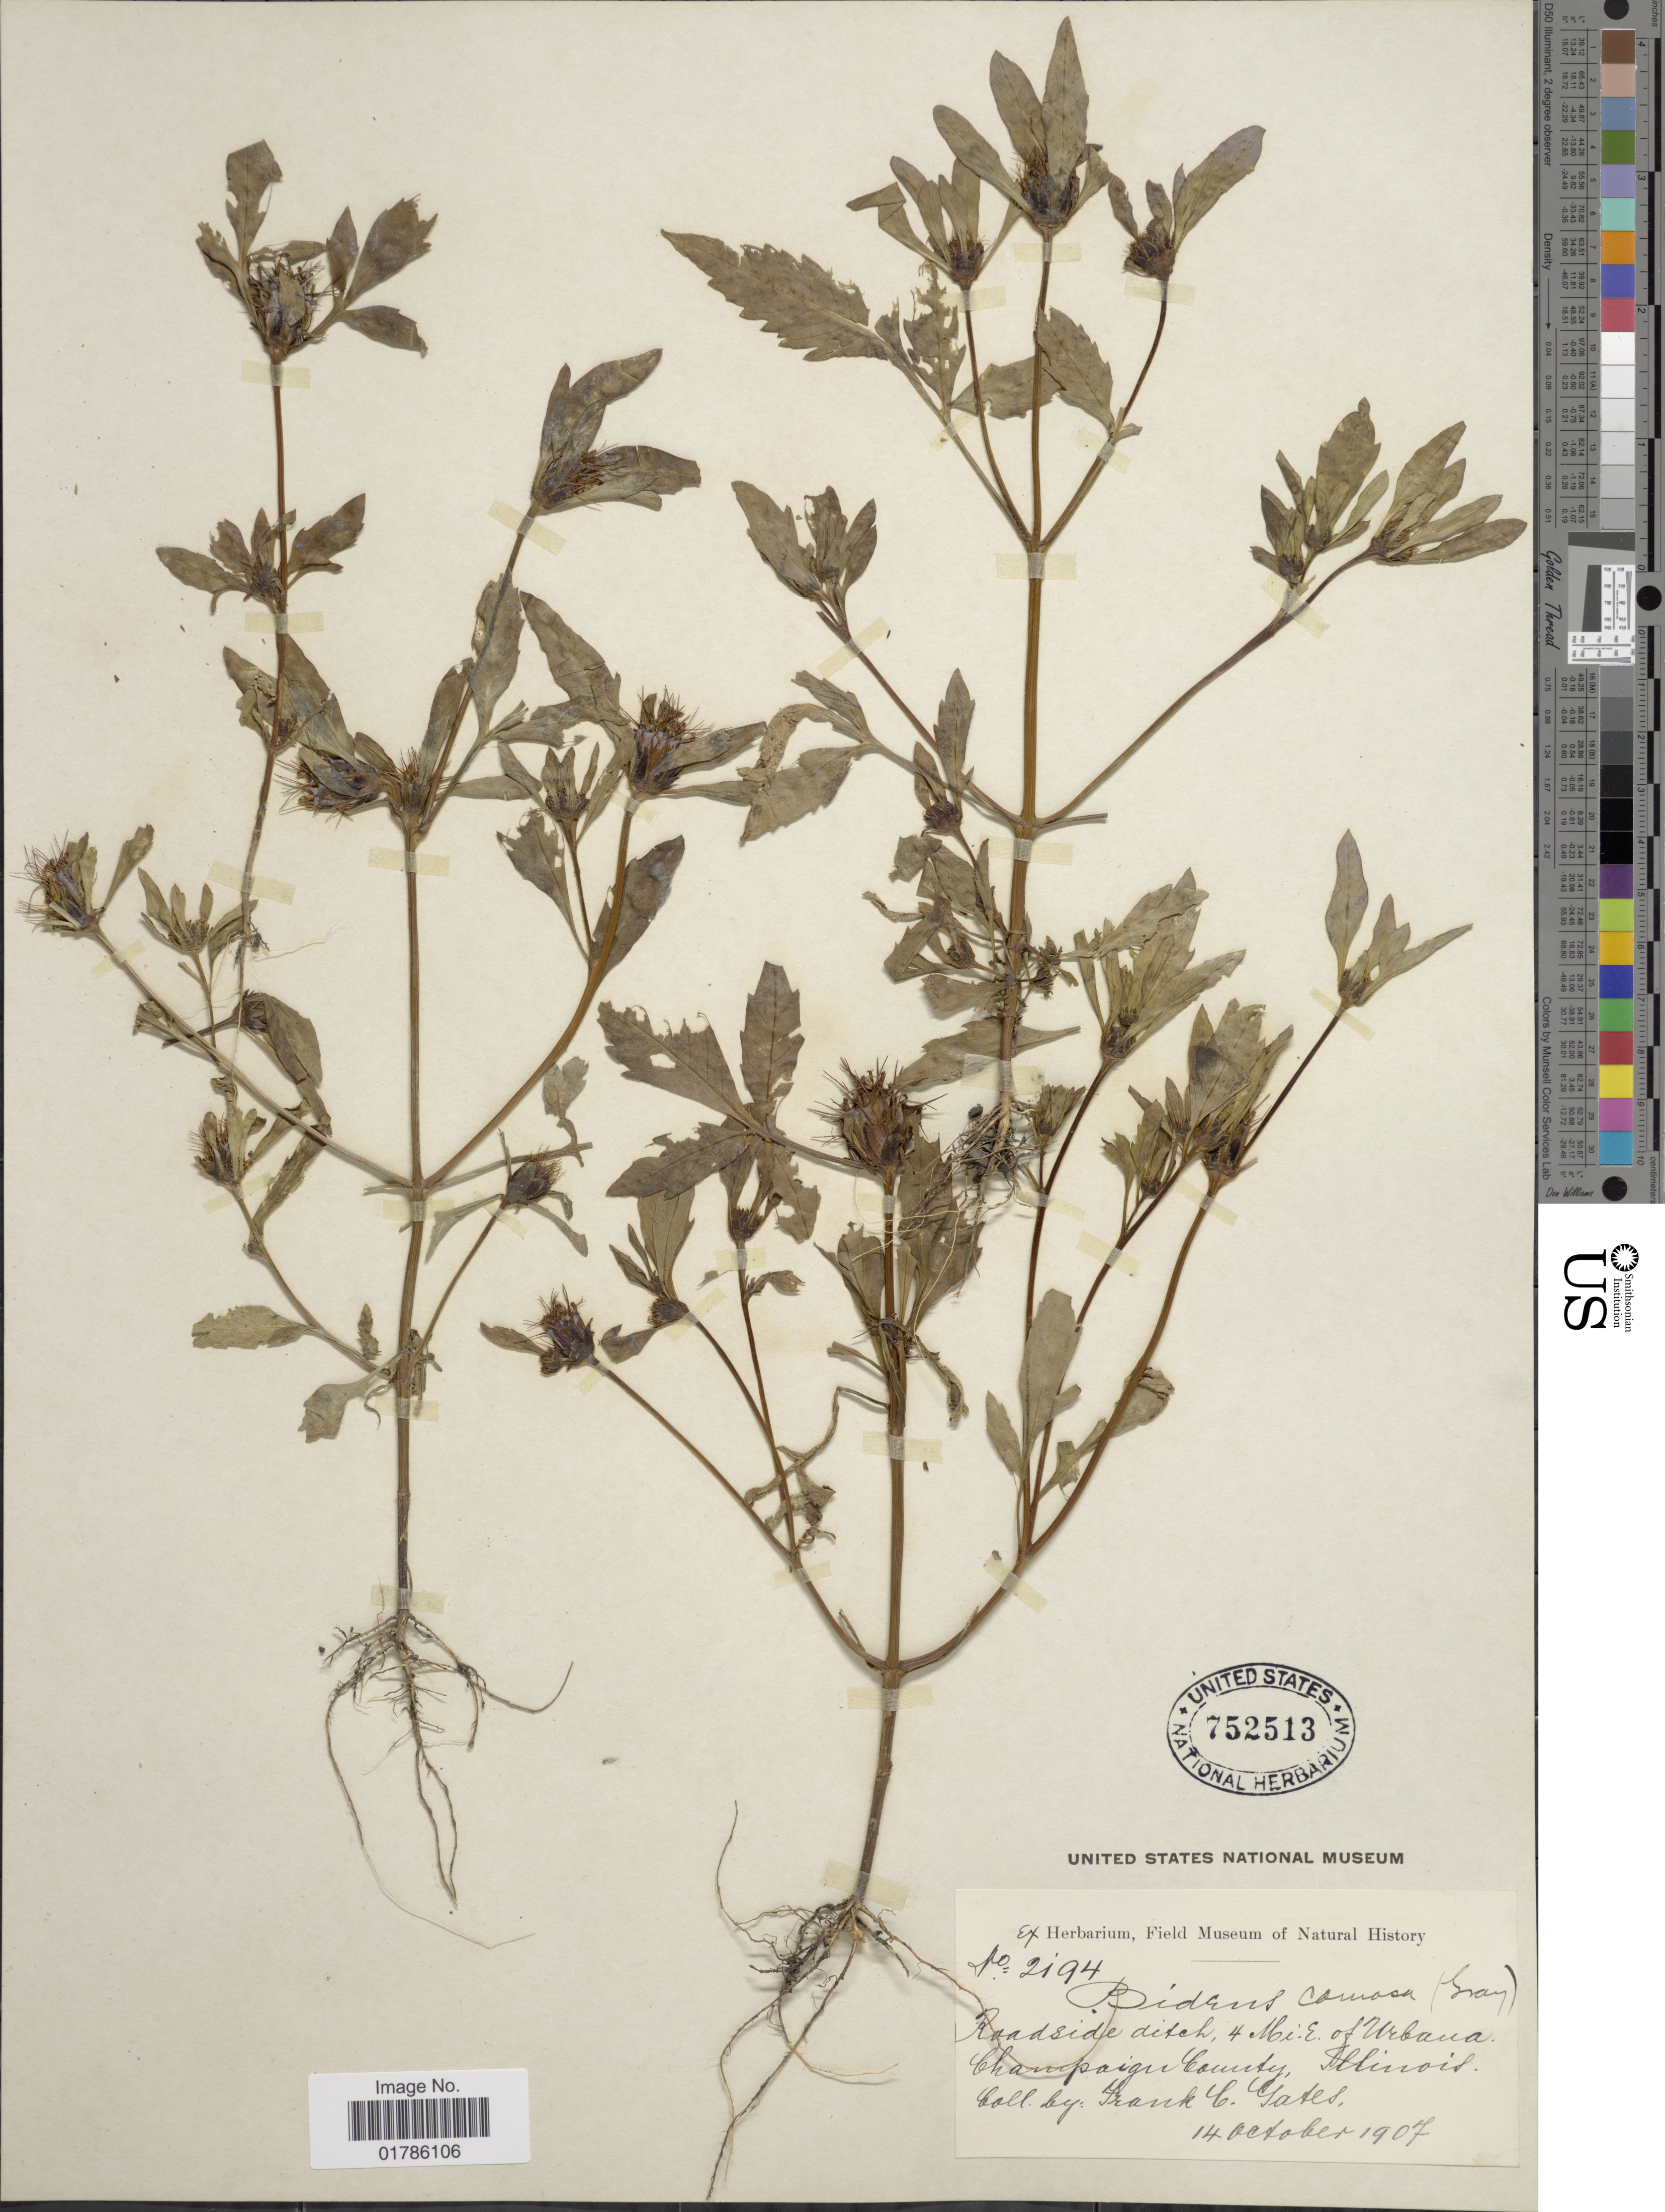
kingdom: Plantae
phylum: Tracheophyta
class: Magnoliopsida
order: Asterales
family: Asteraceae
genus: Bidens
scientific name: Bidens comosa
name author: (A. Gray) Wiegand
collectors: F. C. Gates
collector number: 2194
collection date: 1907-10-14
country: United States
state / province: Illinois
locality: Roadside ditch, 4 Mi. E. of Urbana, Champaign County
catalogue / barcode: US 752513